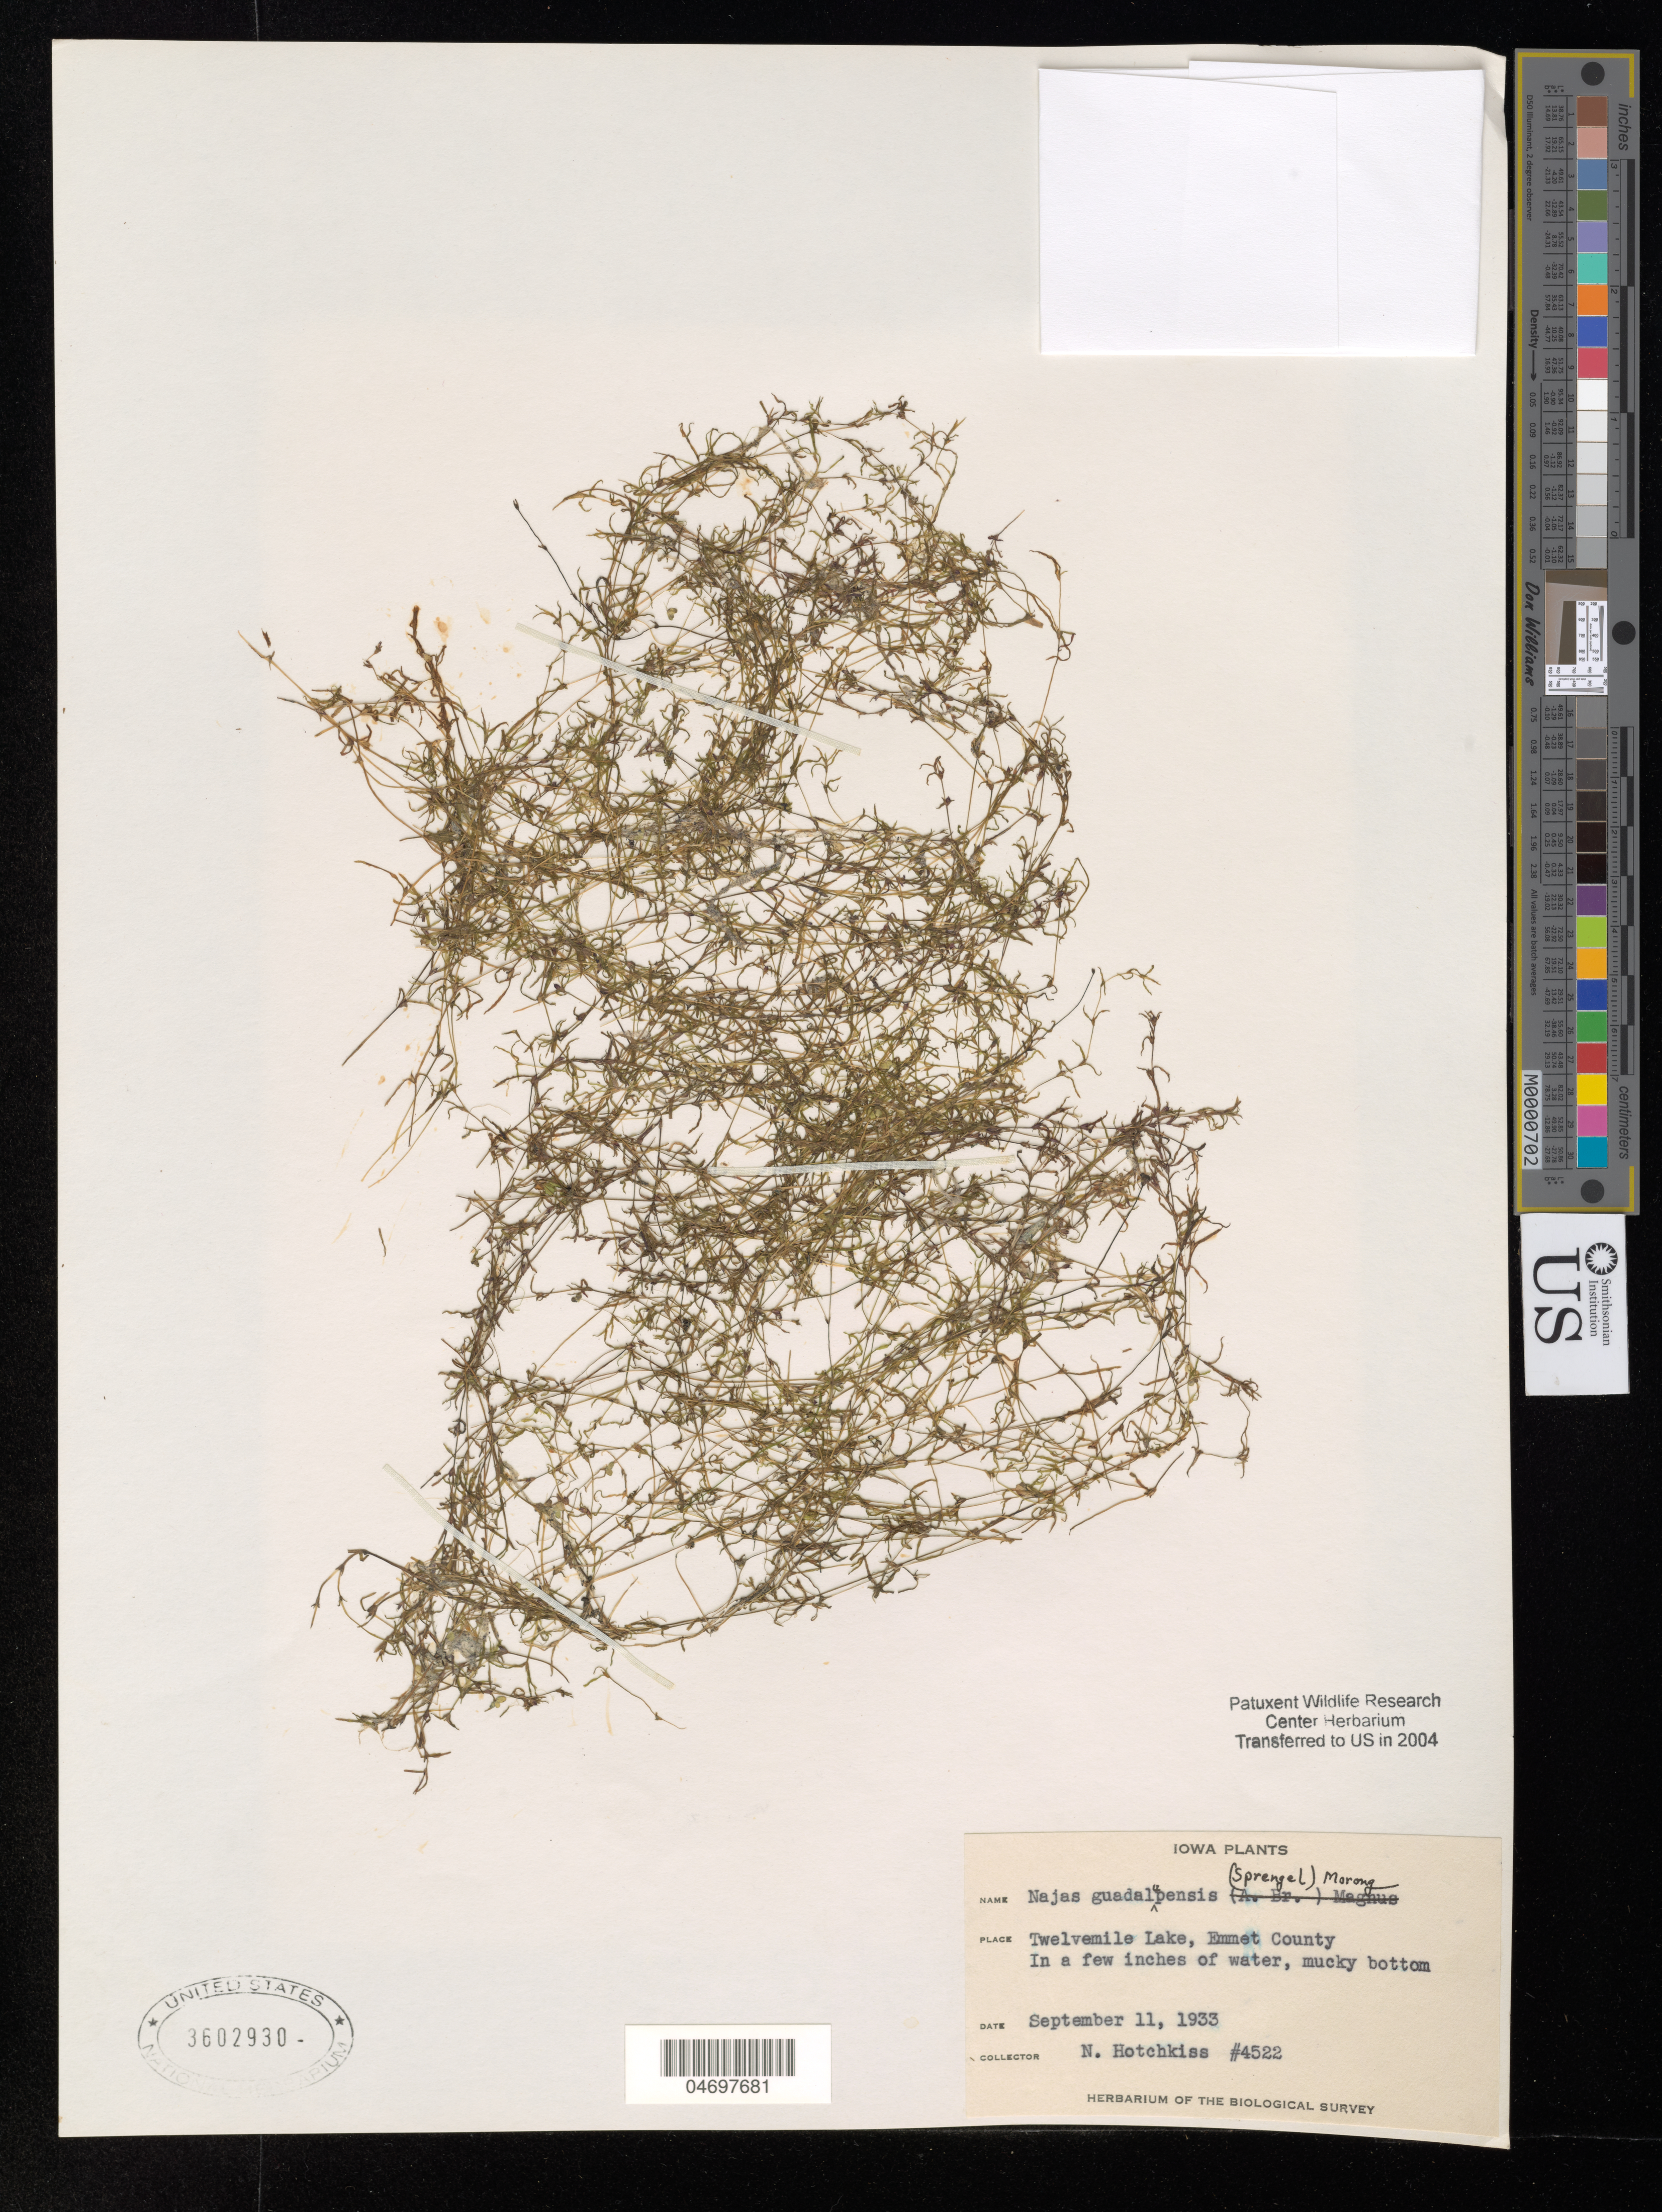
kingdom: Plantae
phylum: Tracheophyta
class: Liliopsida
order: Alismatales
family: Hydrocharitaceae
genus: Najas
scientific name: Najas guadalupensis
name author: (Spreng.) Magnus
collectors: N. Hotchkiss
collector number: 4522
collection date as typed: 11 Sep 1933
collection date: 1933-09-11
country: United States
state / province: Iowa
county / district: Emmet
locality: Twelvemile Lake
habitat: In a few inches of water, mucky bottom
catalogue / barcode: US 3602930